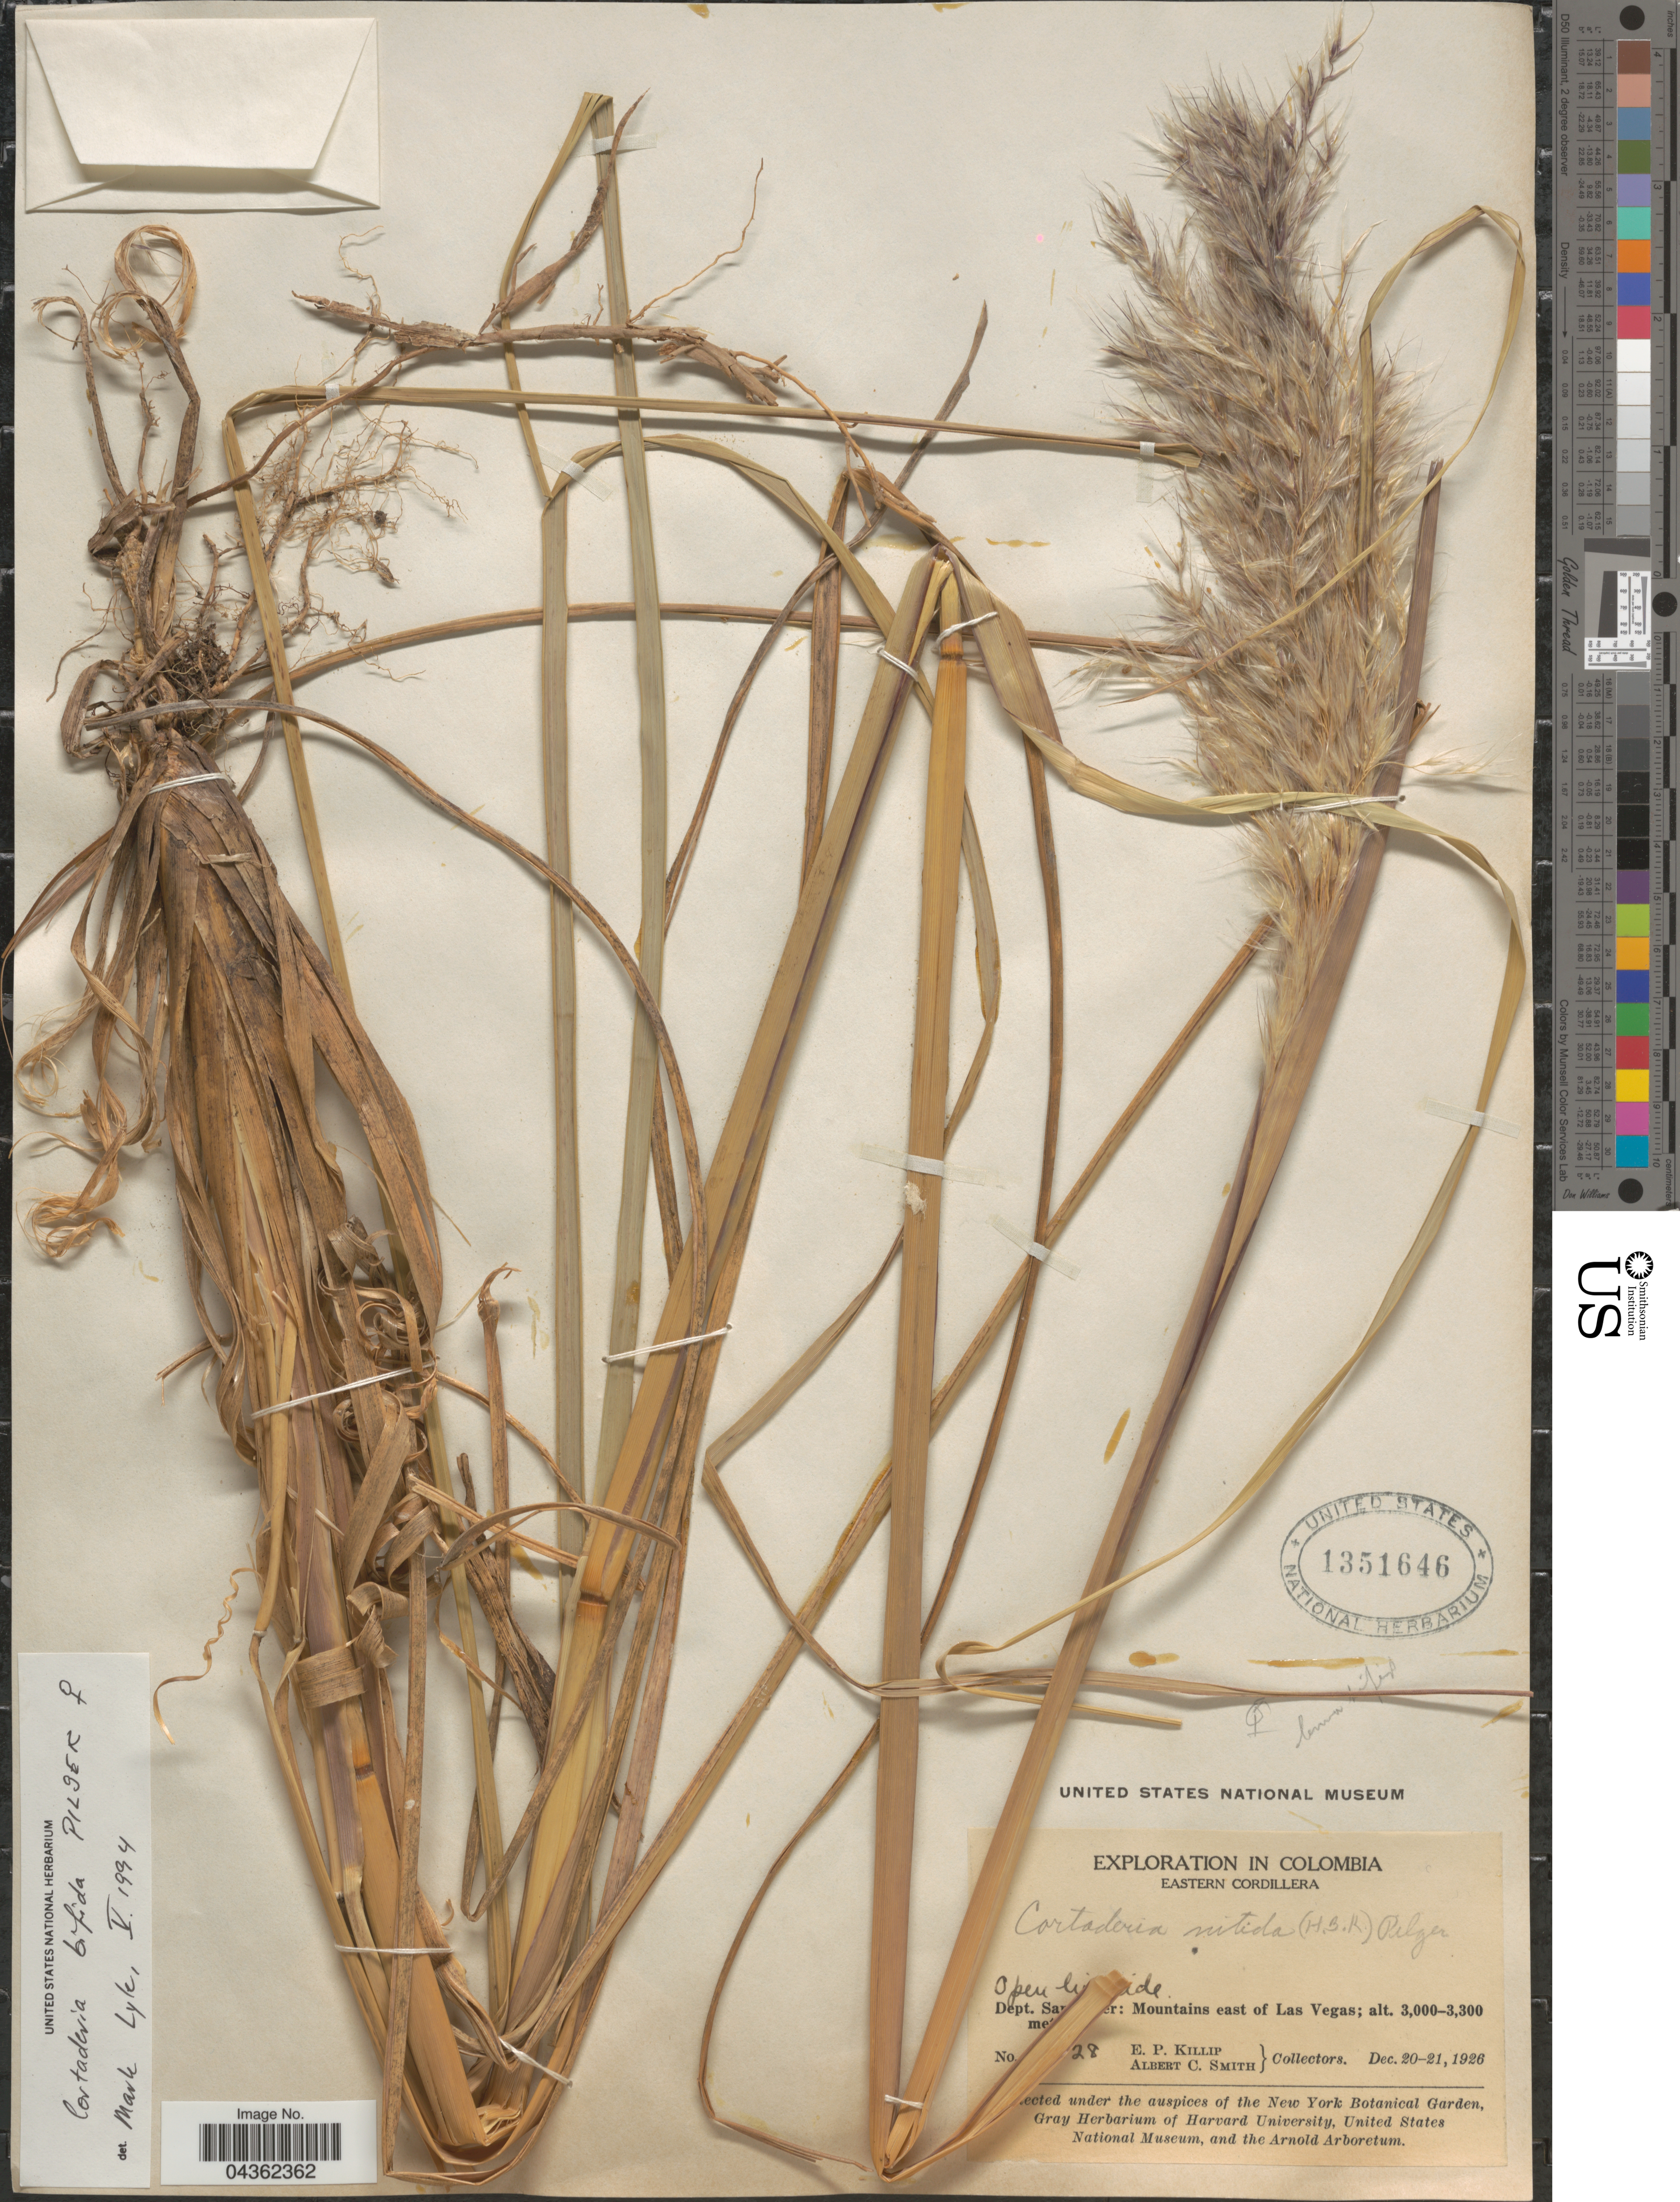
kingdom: Plantae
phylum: Tracheophyta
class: Liliopsida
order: Poales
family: Poaceae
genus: Cortaderia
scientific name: Cortaderia bifida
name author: Pilg.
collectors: E. P. Killip & A. C. Smith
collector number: !28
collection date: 1926-12-20/1926-12-21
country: Colombia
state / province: Santander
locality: Exploration in Colombia. Eastern Cordillera. Mountains east of Las Vegas.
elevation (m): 3000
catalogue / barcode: US 1351646